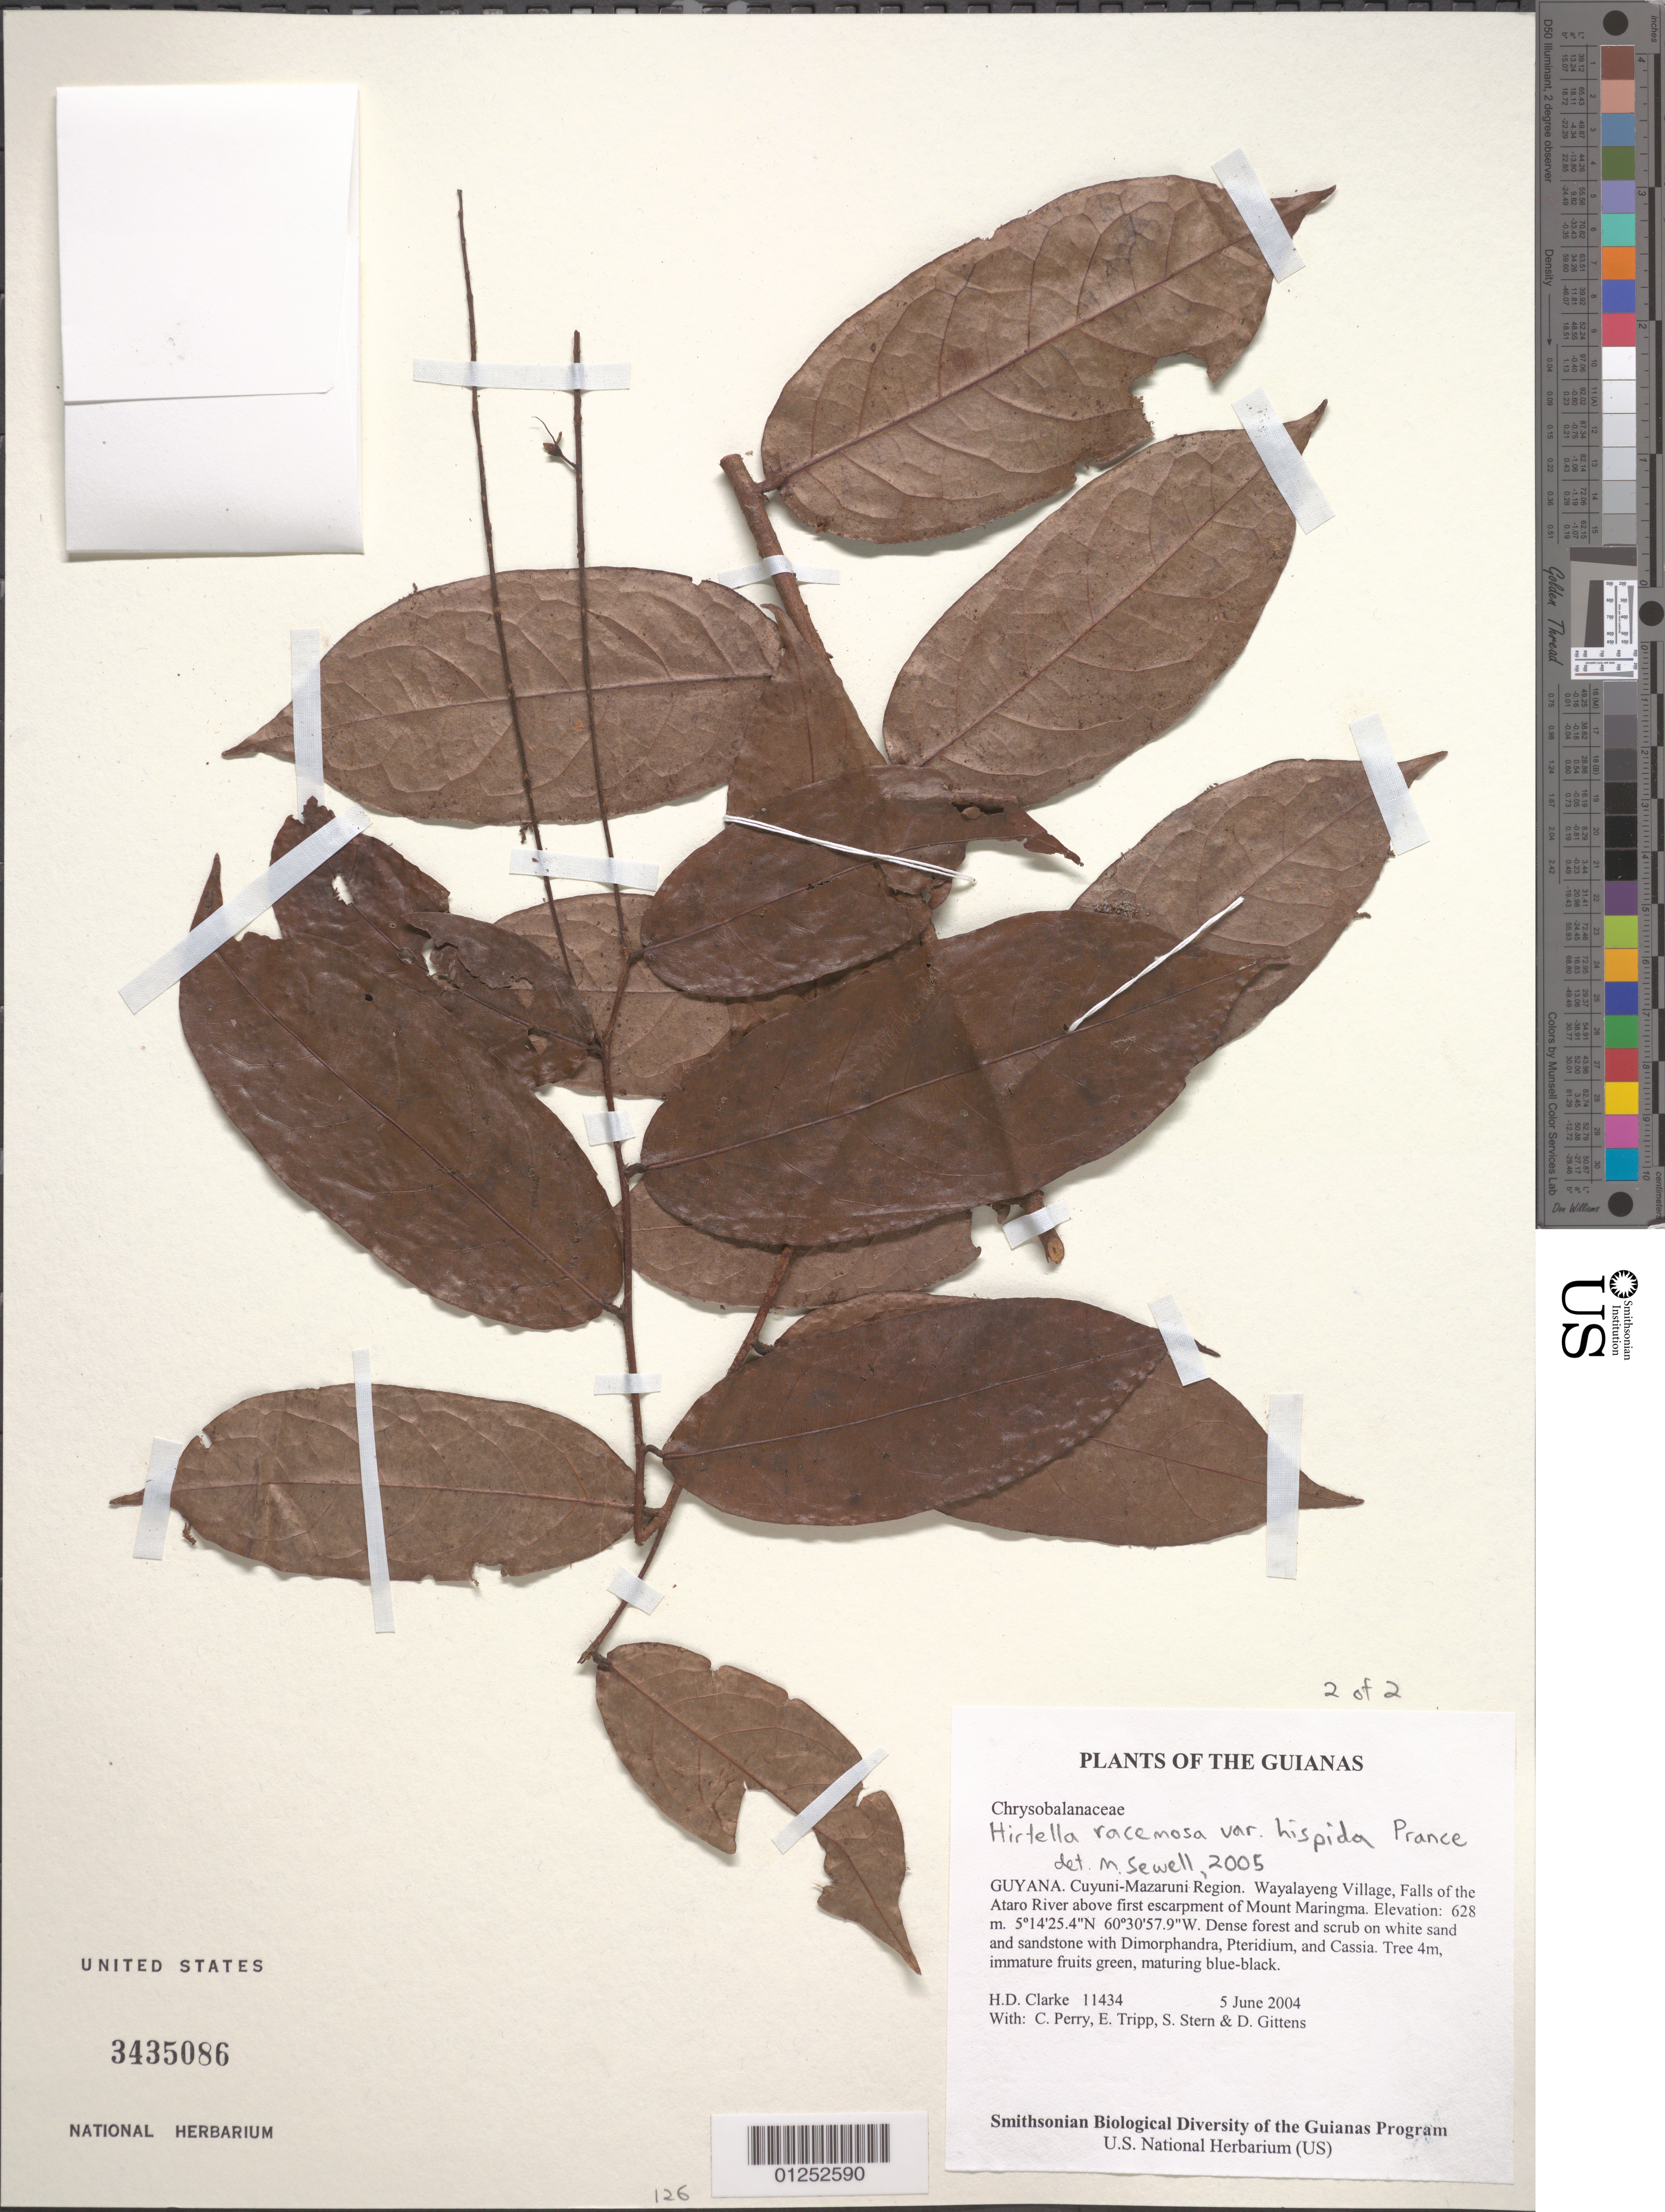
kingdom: Plantae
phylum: Tracheophyta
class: Magnoliopsida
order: Malpighiales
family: Chrysobalanaceae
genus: Hirtella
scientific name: Hirtella racemosa var. hispida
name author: Prance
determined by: Sewell, M.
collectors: H. D. Clarke, C. Perry, E. Tripp, S. R. Stern & D. Gittens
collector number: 11434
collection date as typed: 5 June 2004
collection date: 2004-06-05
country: Guyana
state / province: Cuyuni-Mazaruni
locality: Wayalayeng Village, Falls of the Ataro River above first escarpment of Mount Maringma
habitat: Dense forest and scrub on white sand and sandstone with Dimorphandra, Pteridium, and Cassia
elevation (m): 628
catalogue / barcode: US 3435086